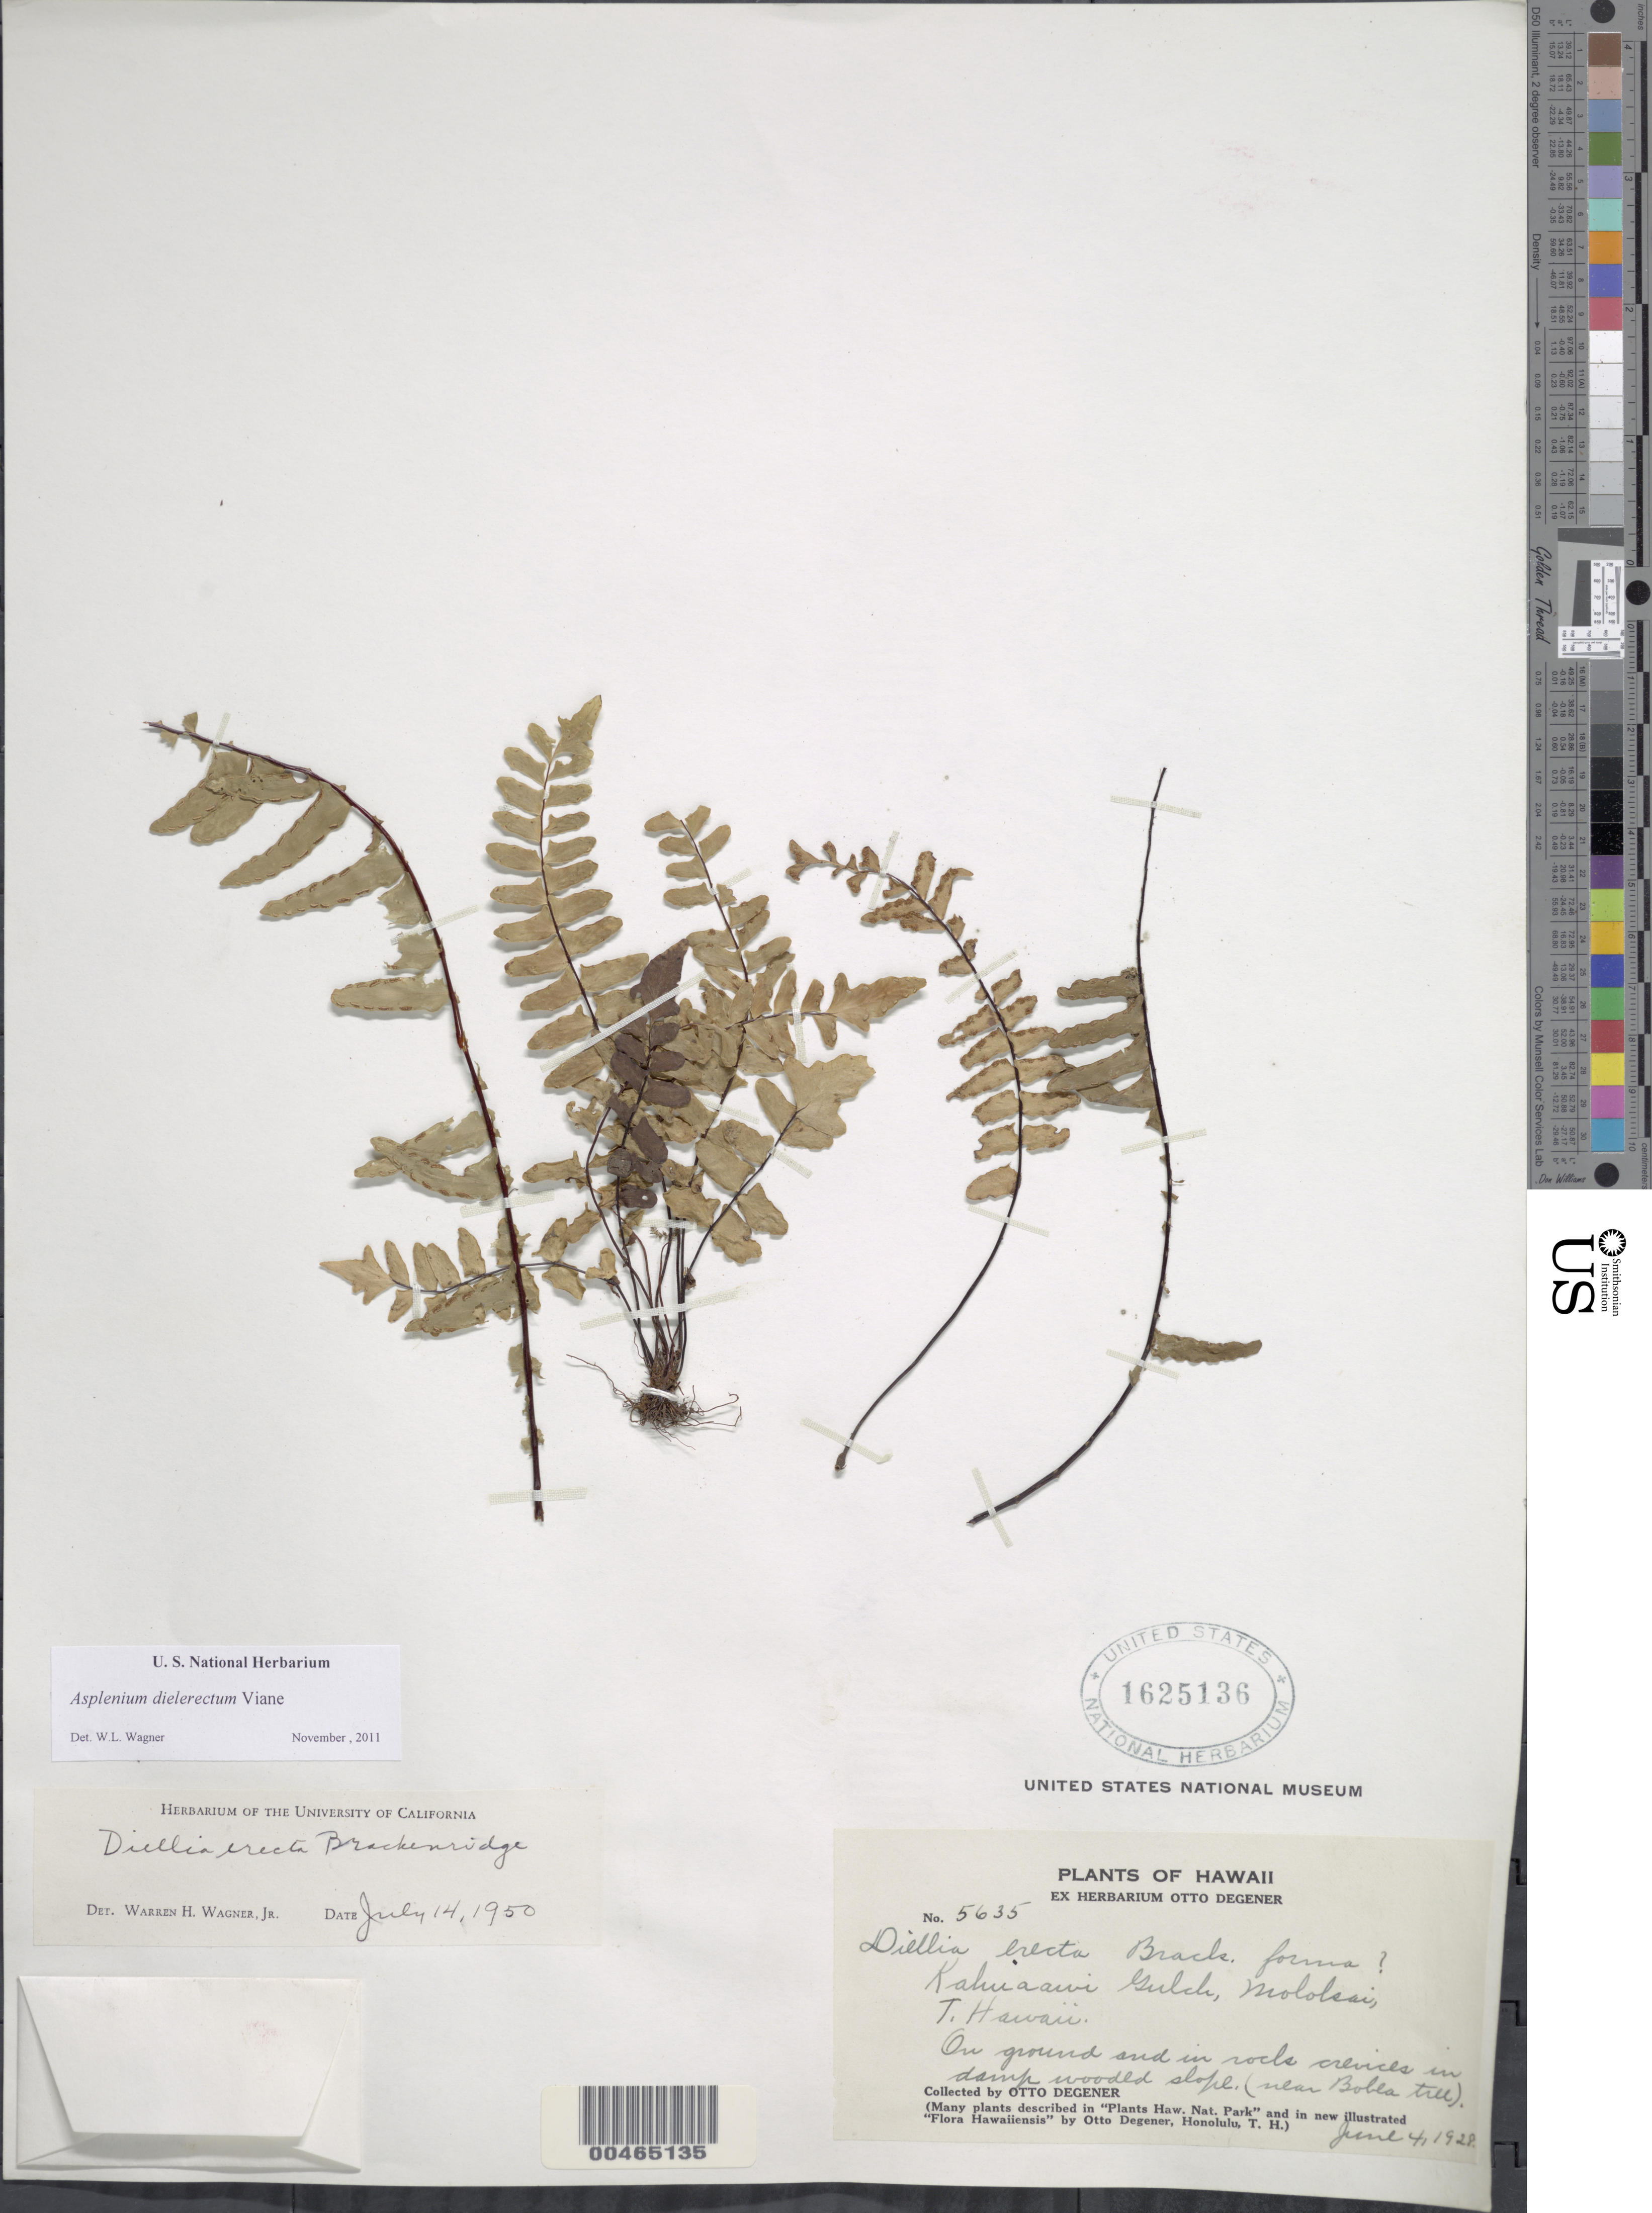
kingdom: Plantae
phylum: Tracheophyta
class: Polypodiopsida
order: Polypodiales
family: Aspleniaceae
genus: Asplenium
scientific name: Asplenium dielerectum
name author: Viane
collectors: O. Degener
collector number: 5635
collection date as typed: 4 Jun 1928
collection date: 1928-06-04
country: United States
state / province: Hawaii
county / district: Maui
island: Moloka'i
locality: Kahuiaawi Gulch, Molokai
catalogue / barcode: US 1625136